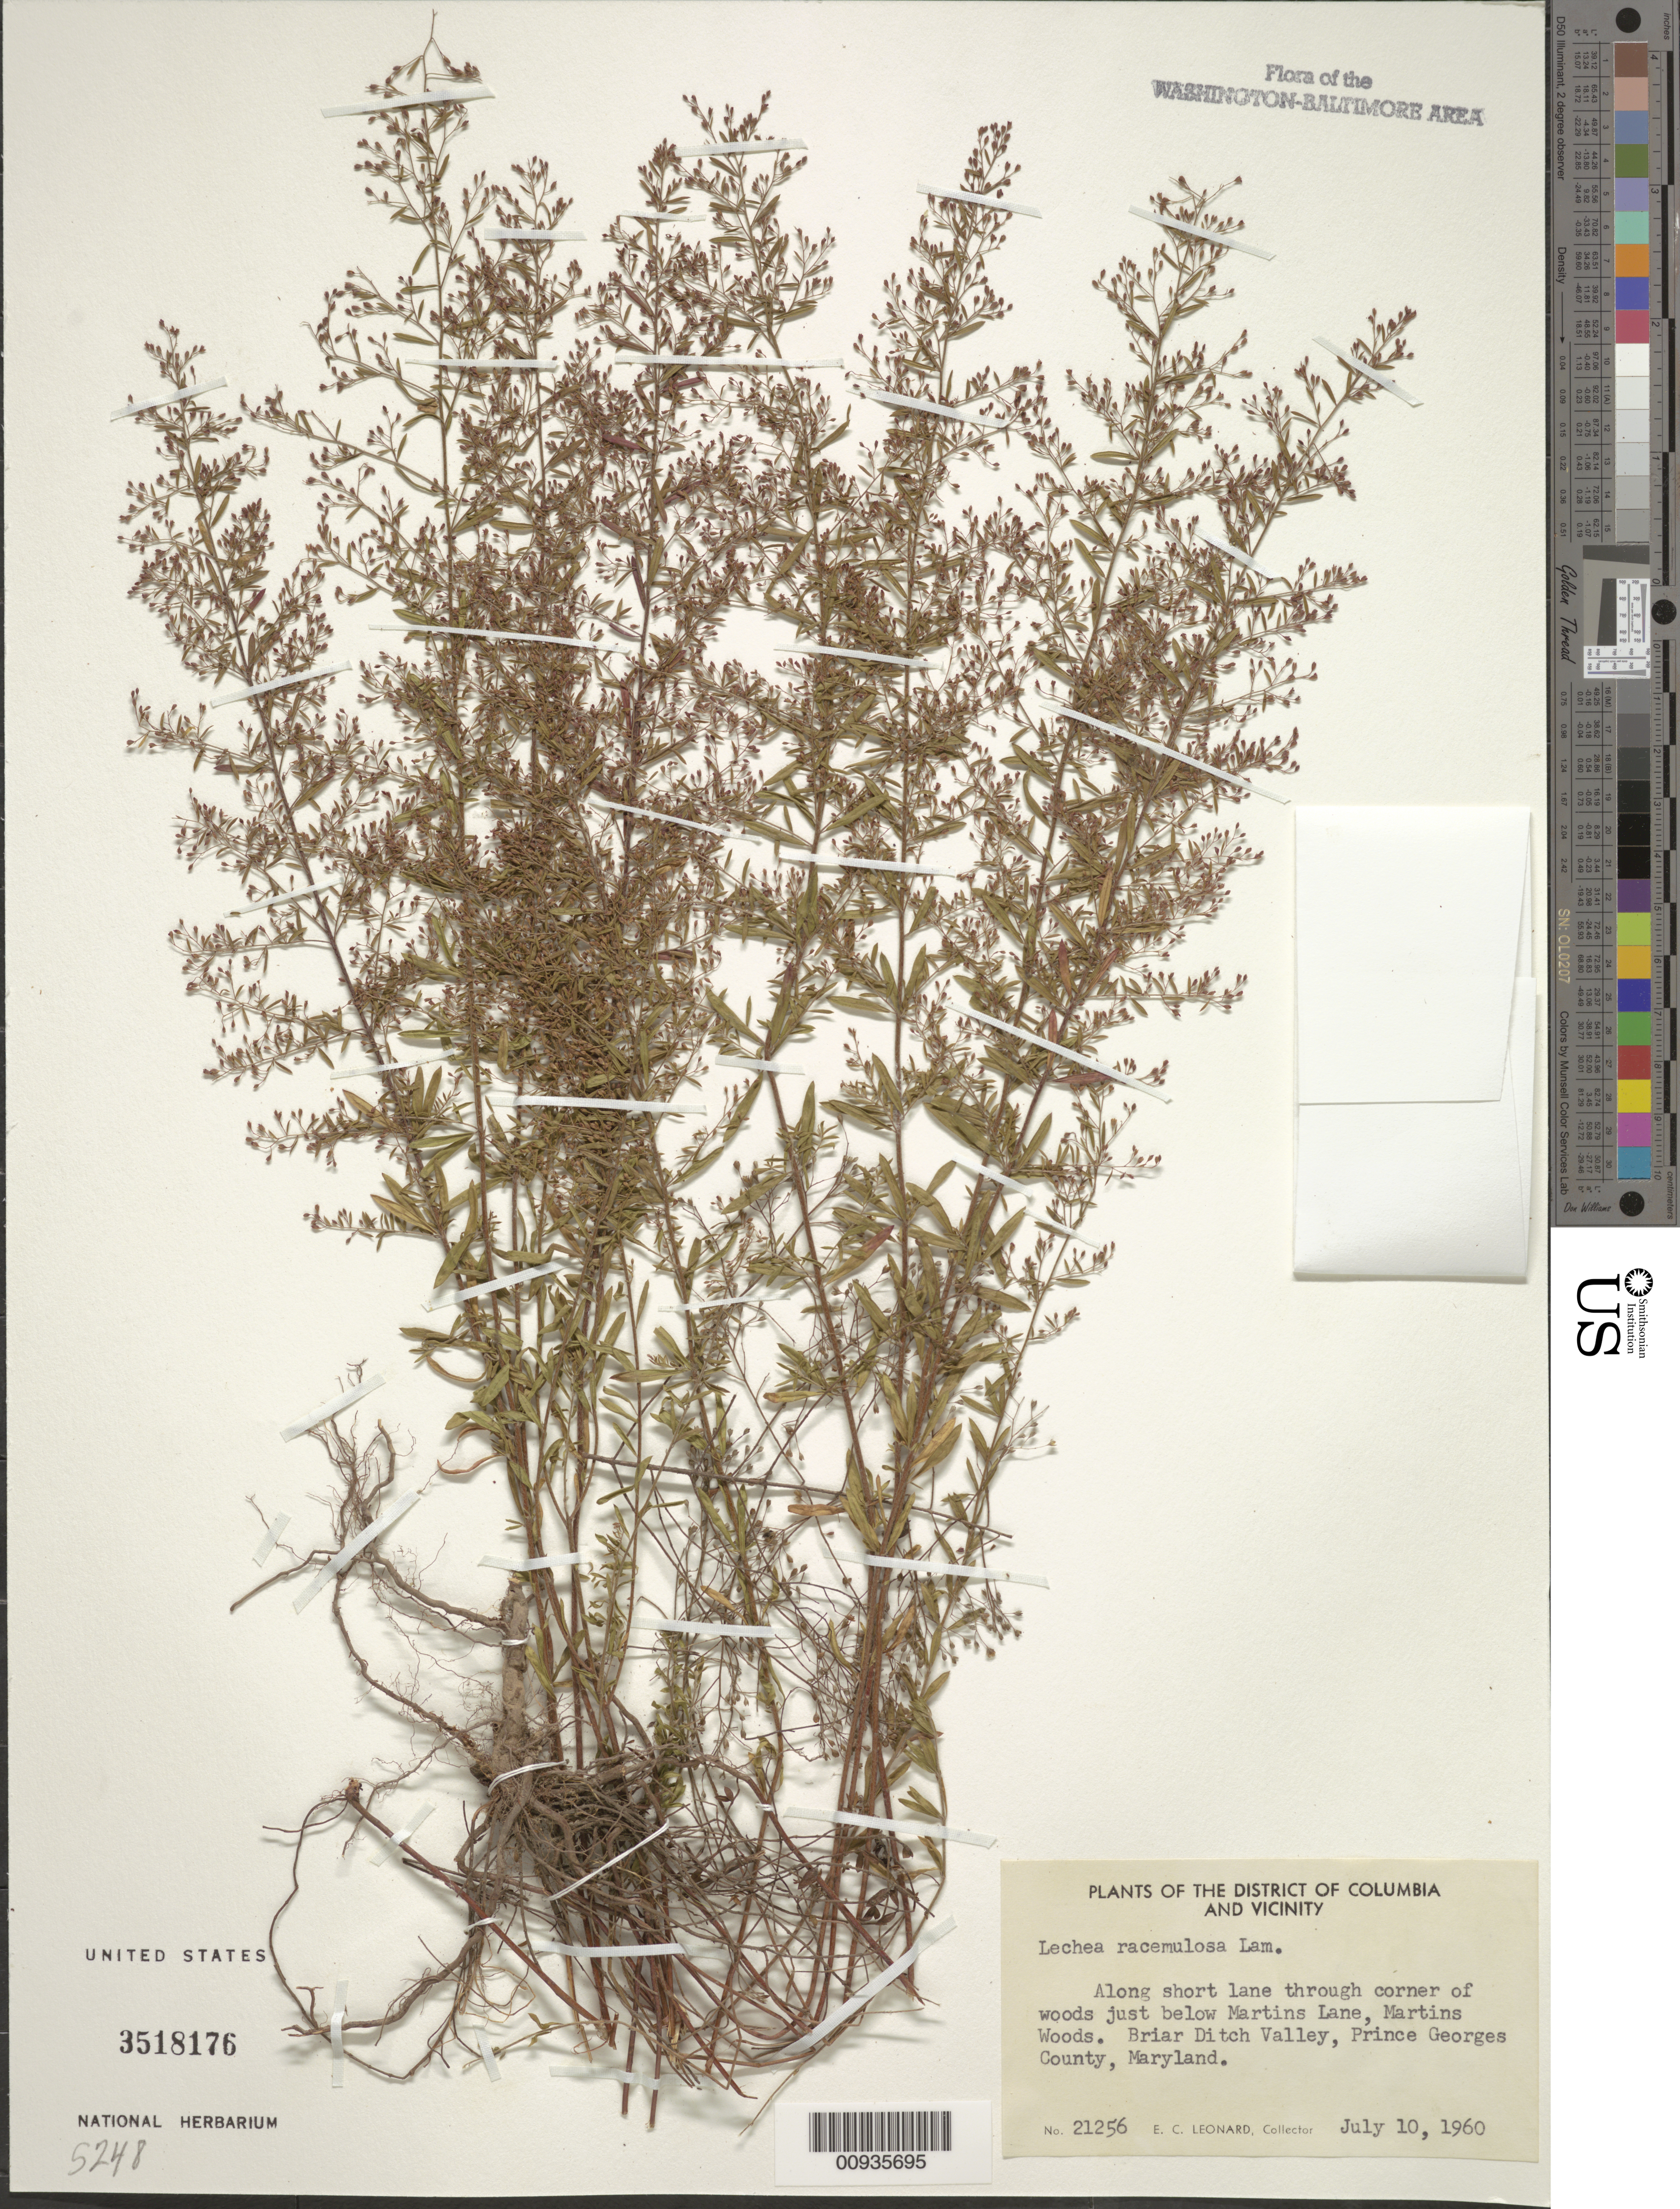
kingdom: Plantae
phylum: Tracheophyta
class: Magnoliopsida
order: Malvales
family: Cistaceae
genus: Lechea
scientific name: Lechea racemulosa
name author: Michx.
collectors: E. C. Leonard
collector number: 21255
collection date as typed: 10 Jul 1960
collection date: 1960-07-10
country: United States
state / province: Maryland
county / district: Prince George's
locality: Briar Ditch Valley, below Martin's Lane, Martins woods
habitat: along short lane through corner of woods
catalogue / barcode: US 3518176